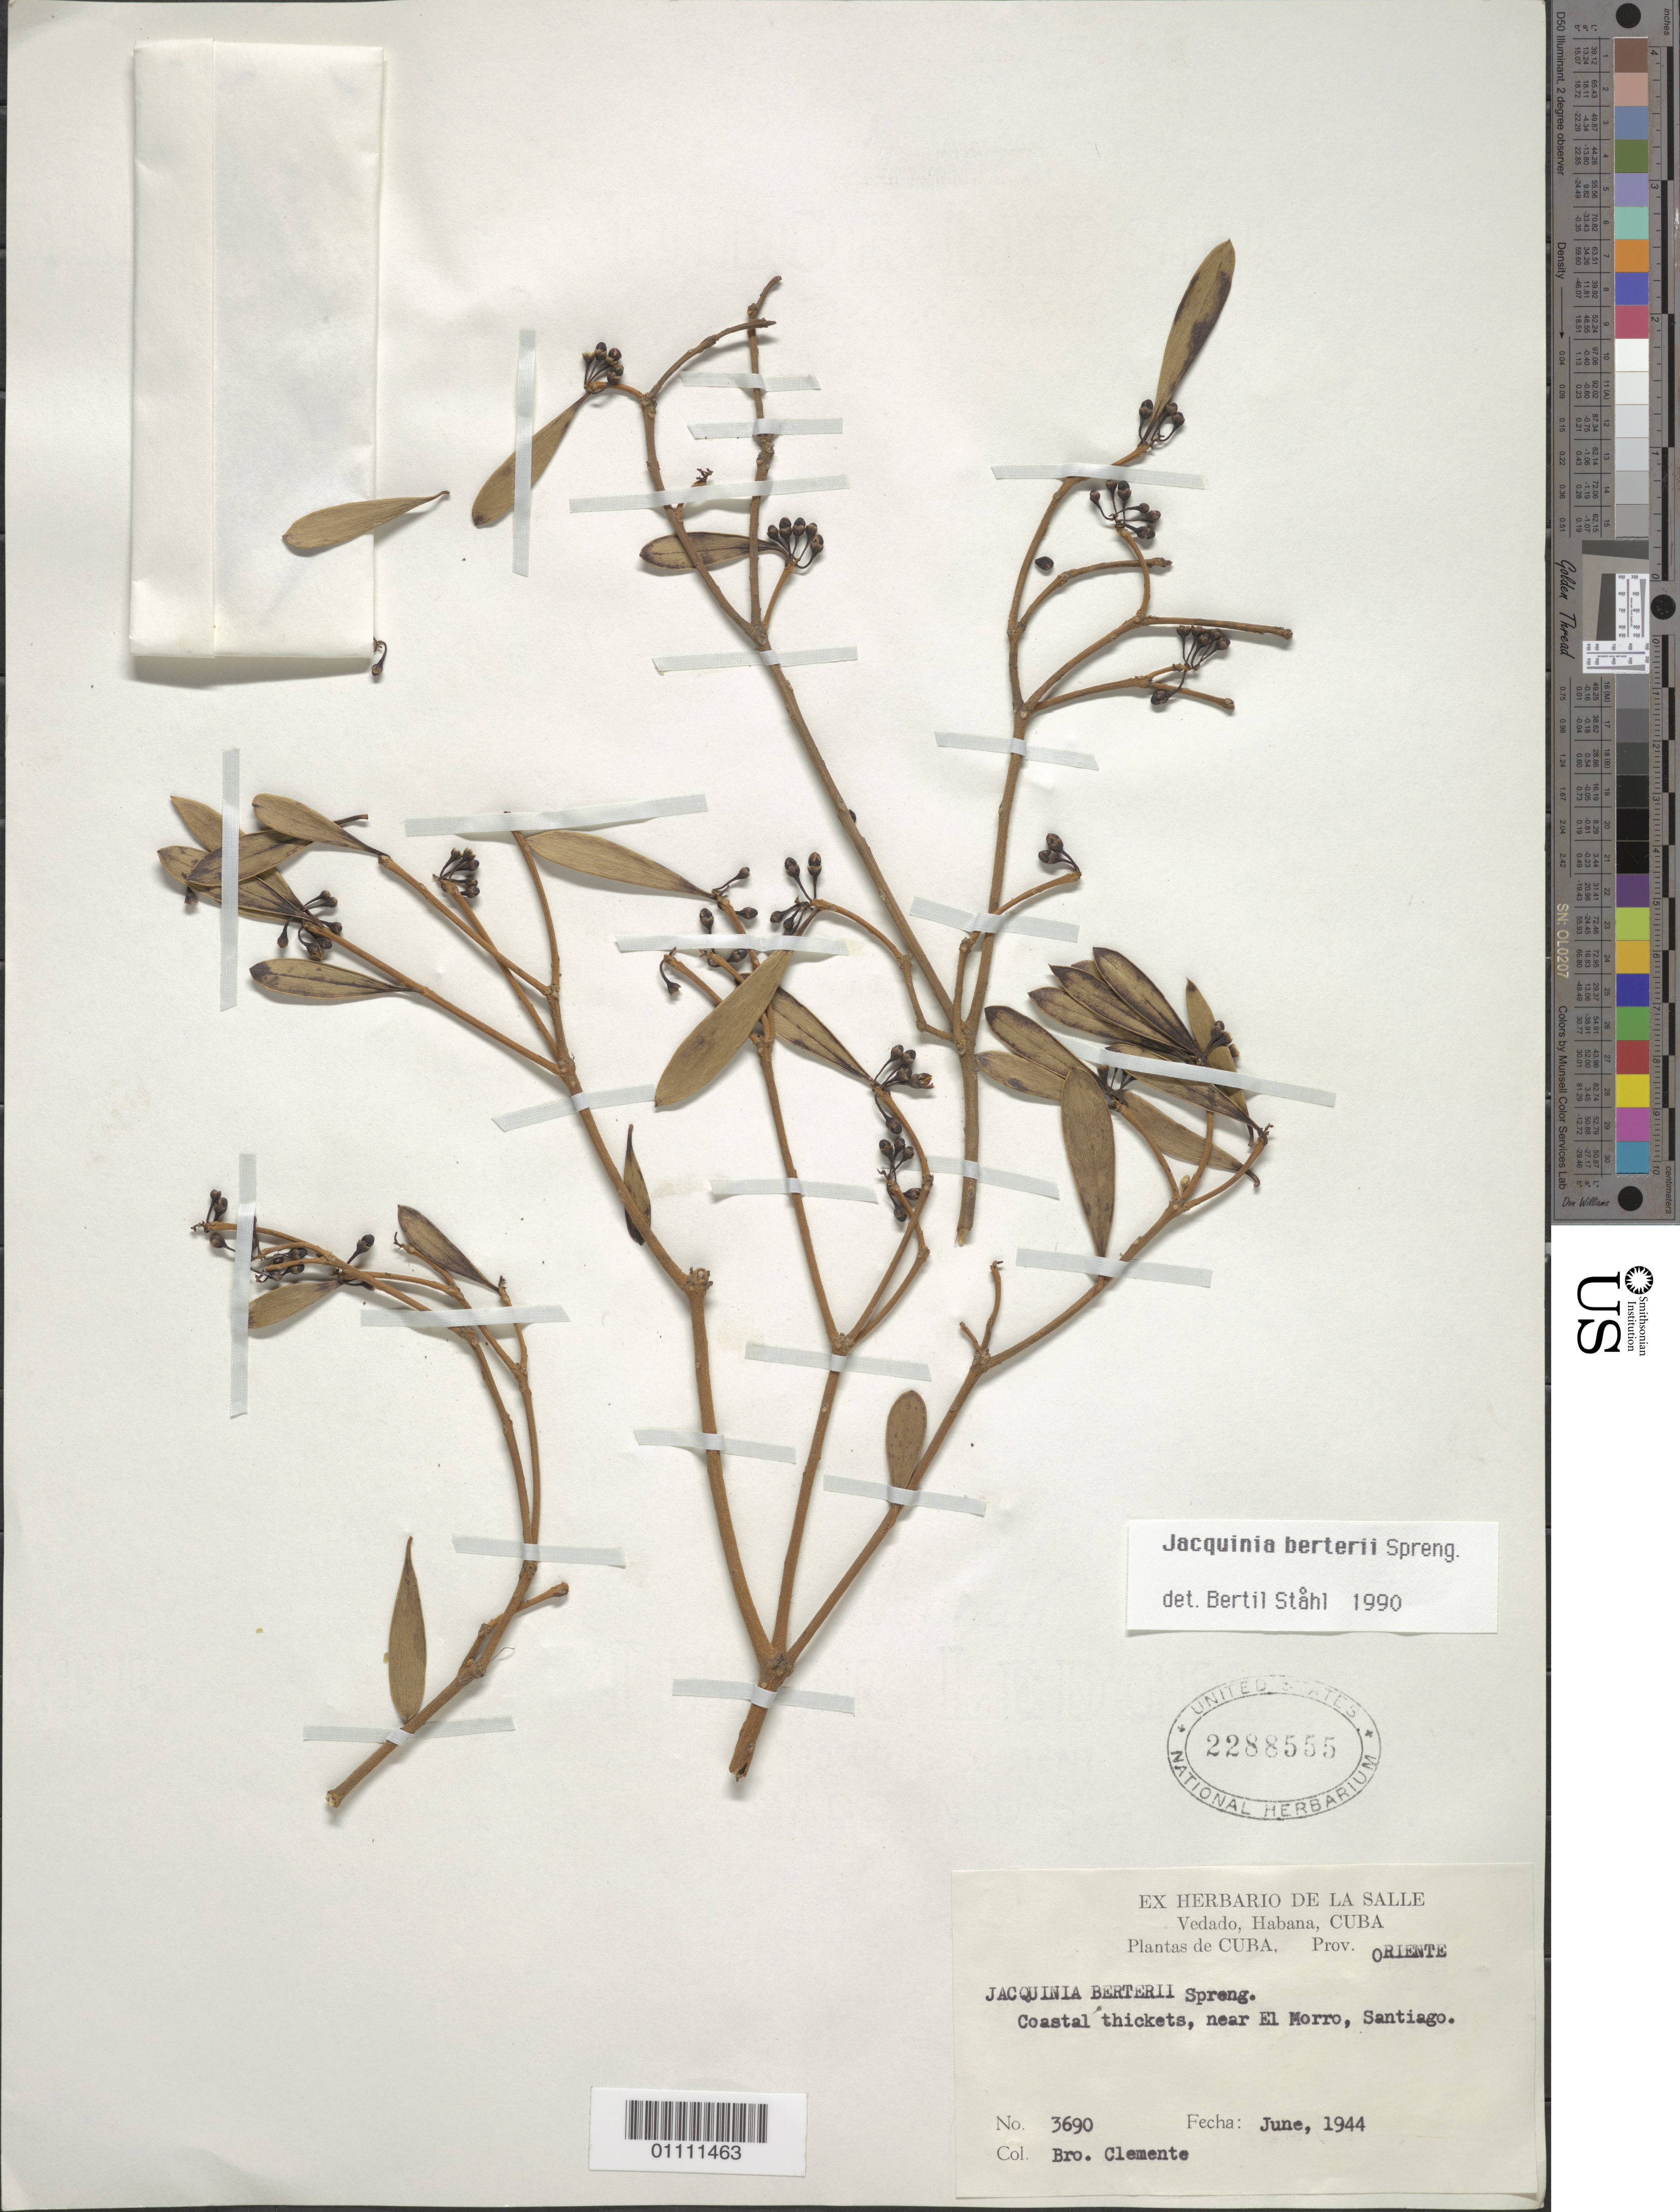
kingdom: Plantae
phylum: Tracheophyta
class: Magnoliopsida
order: Ericales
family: Primulaceae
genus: Jacquinia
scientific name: Jacquinia berteroi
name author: Spreng.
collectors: Bro. Clemente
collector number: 3690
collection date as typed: Jun 1944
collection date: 1944-06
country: Cuba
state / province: Santiago de Cuba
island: Cuba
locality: Coastal thickets, near El Morro, Santiago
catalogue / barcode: US 2288555